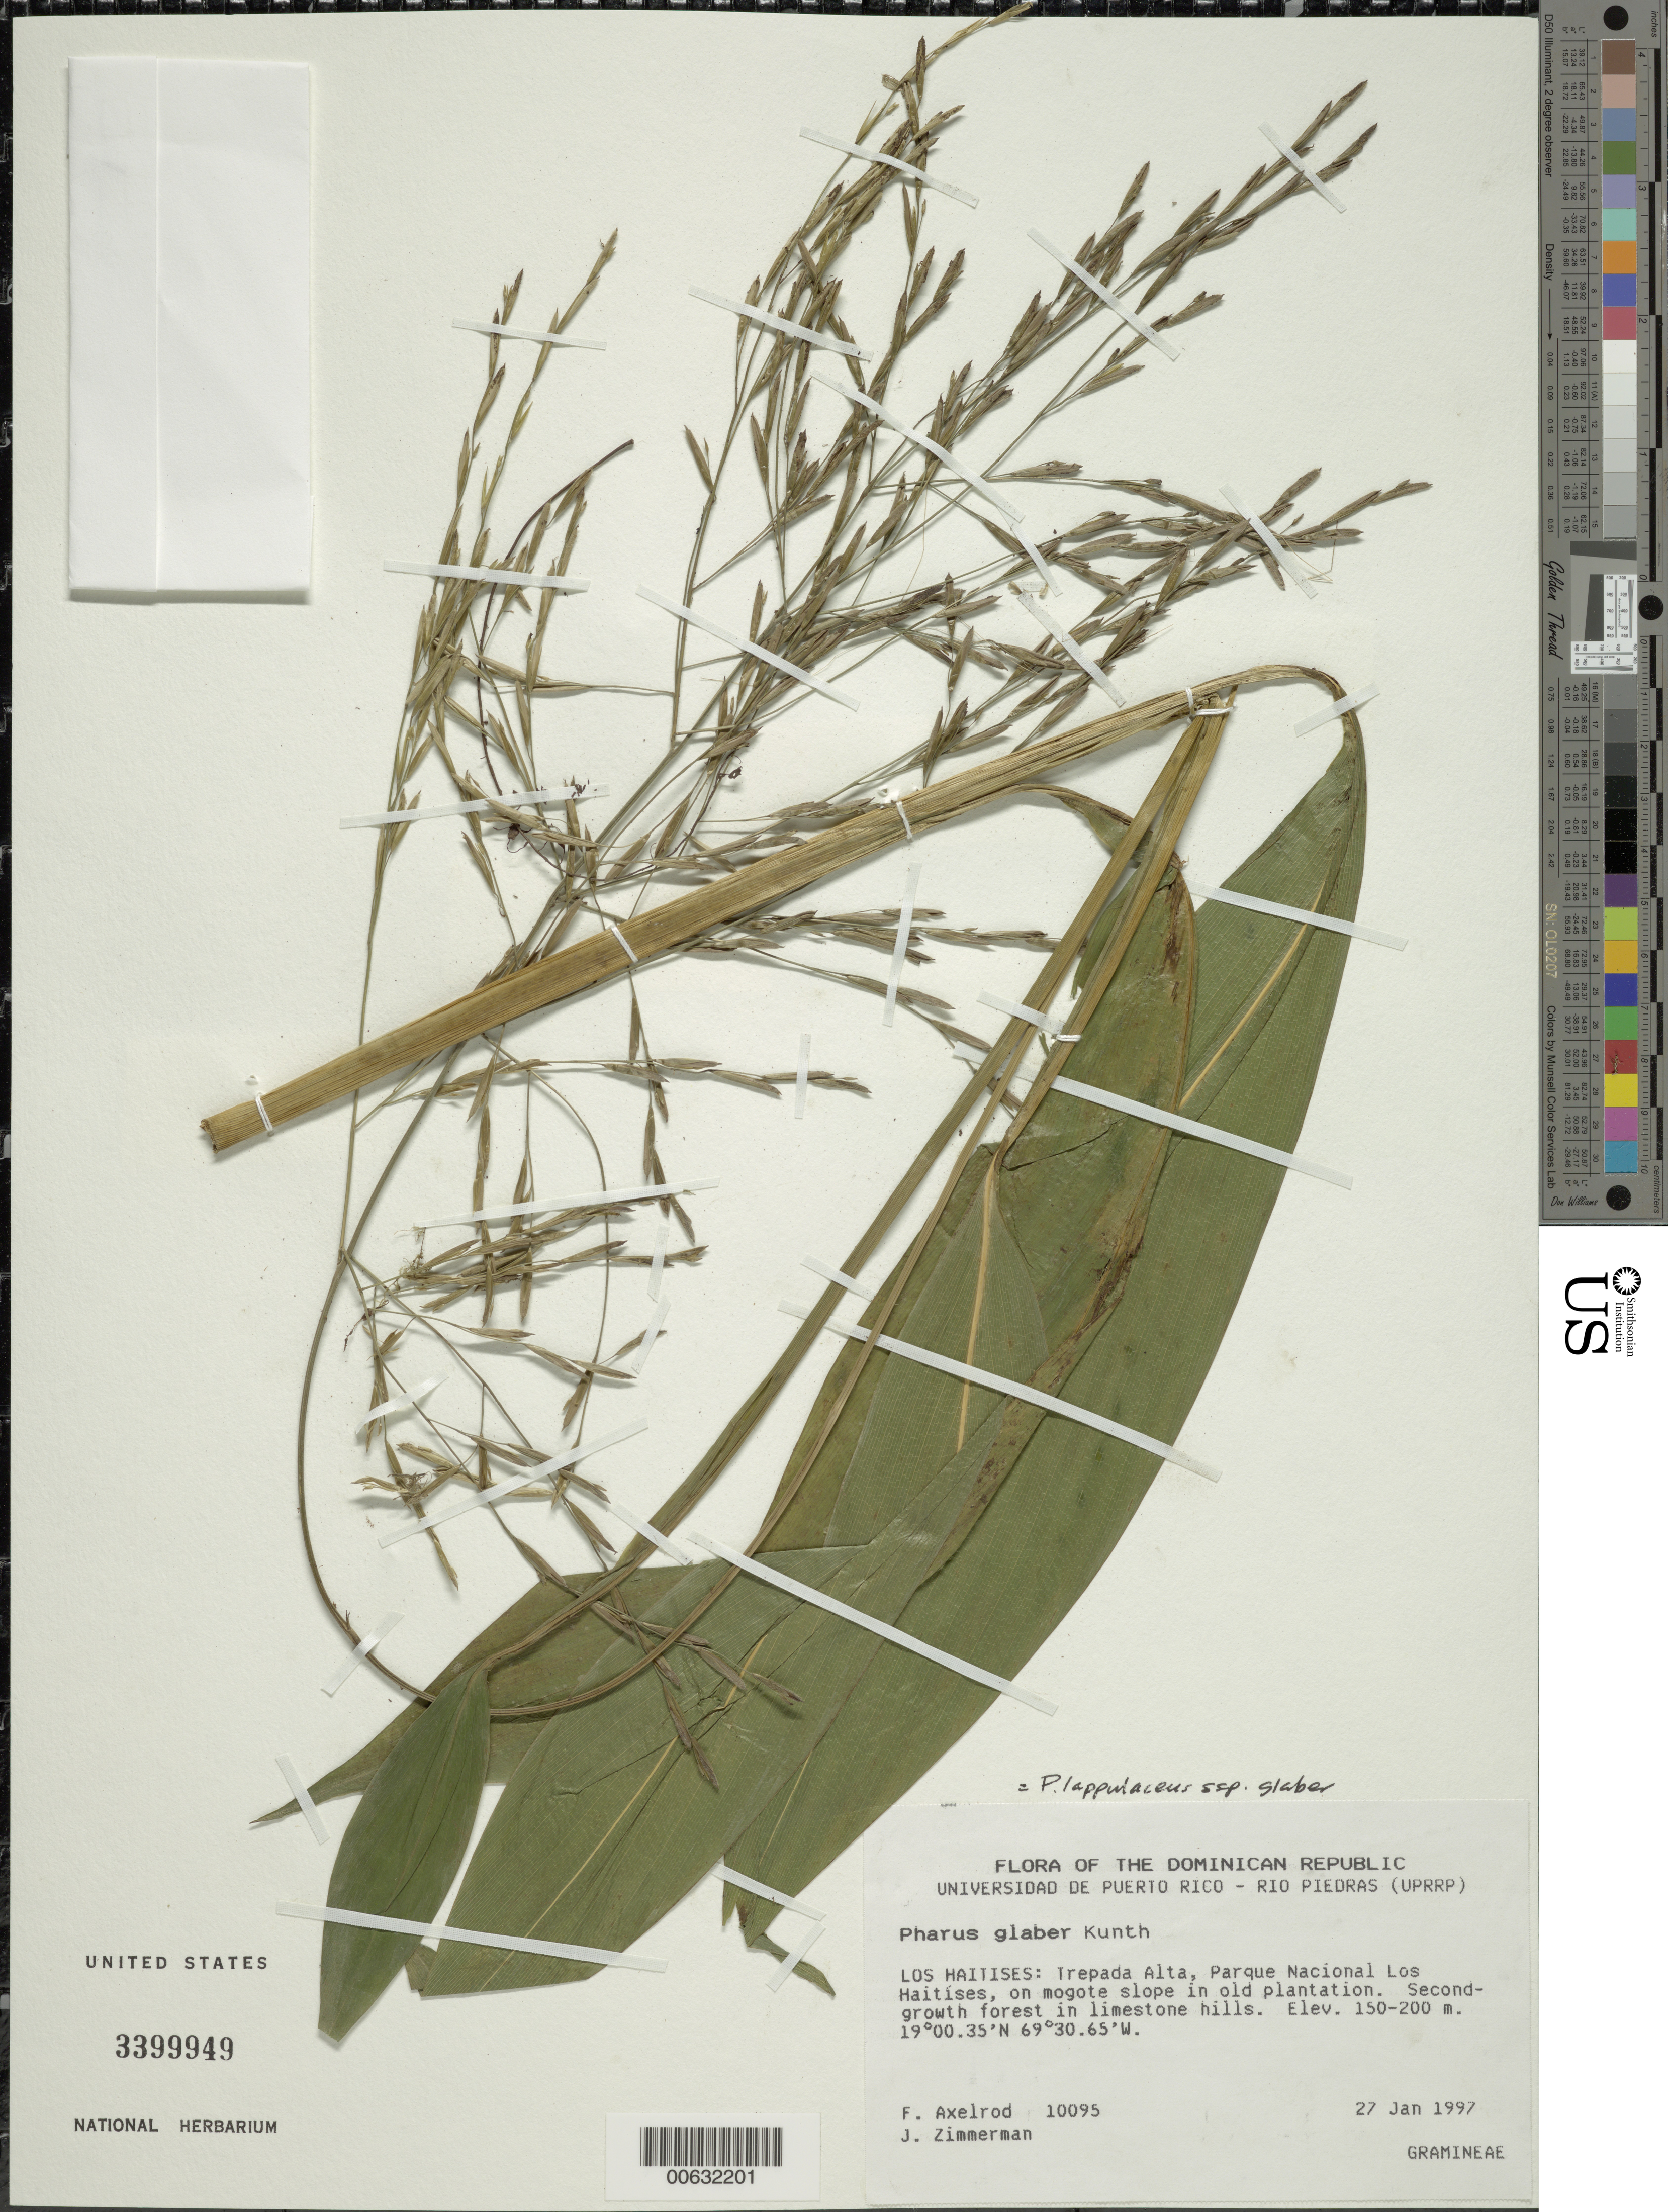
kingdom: Plantae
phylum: Tracheophyta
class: Liliopsida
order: Poales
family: Poaceae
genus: Pharus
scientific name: Pharus lappulaceus subsp. glaber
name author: (Kunth) Judz.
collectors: F. S. Axelrod & J. Zimmerman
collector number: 10095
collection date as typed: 27 Jan 1997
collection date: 1997-01-27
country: Dominican Republic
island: Hispaniola Island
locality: Los Haitises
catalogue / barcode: US 3399949